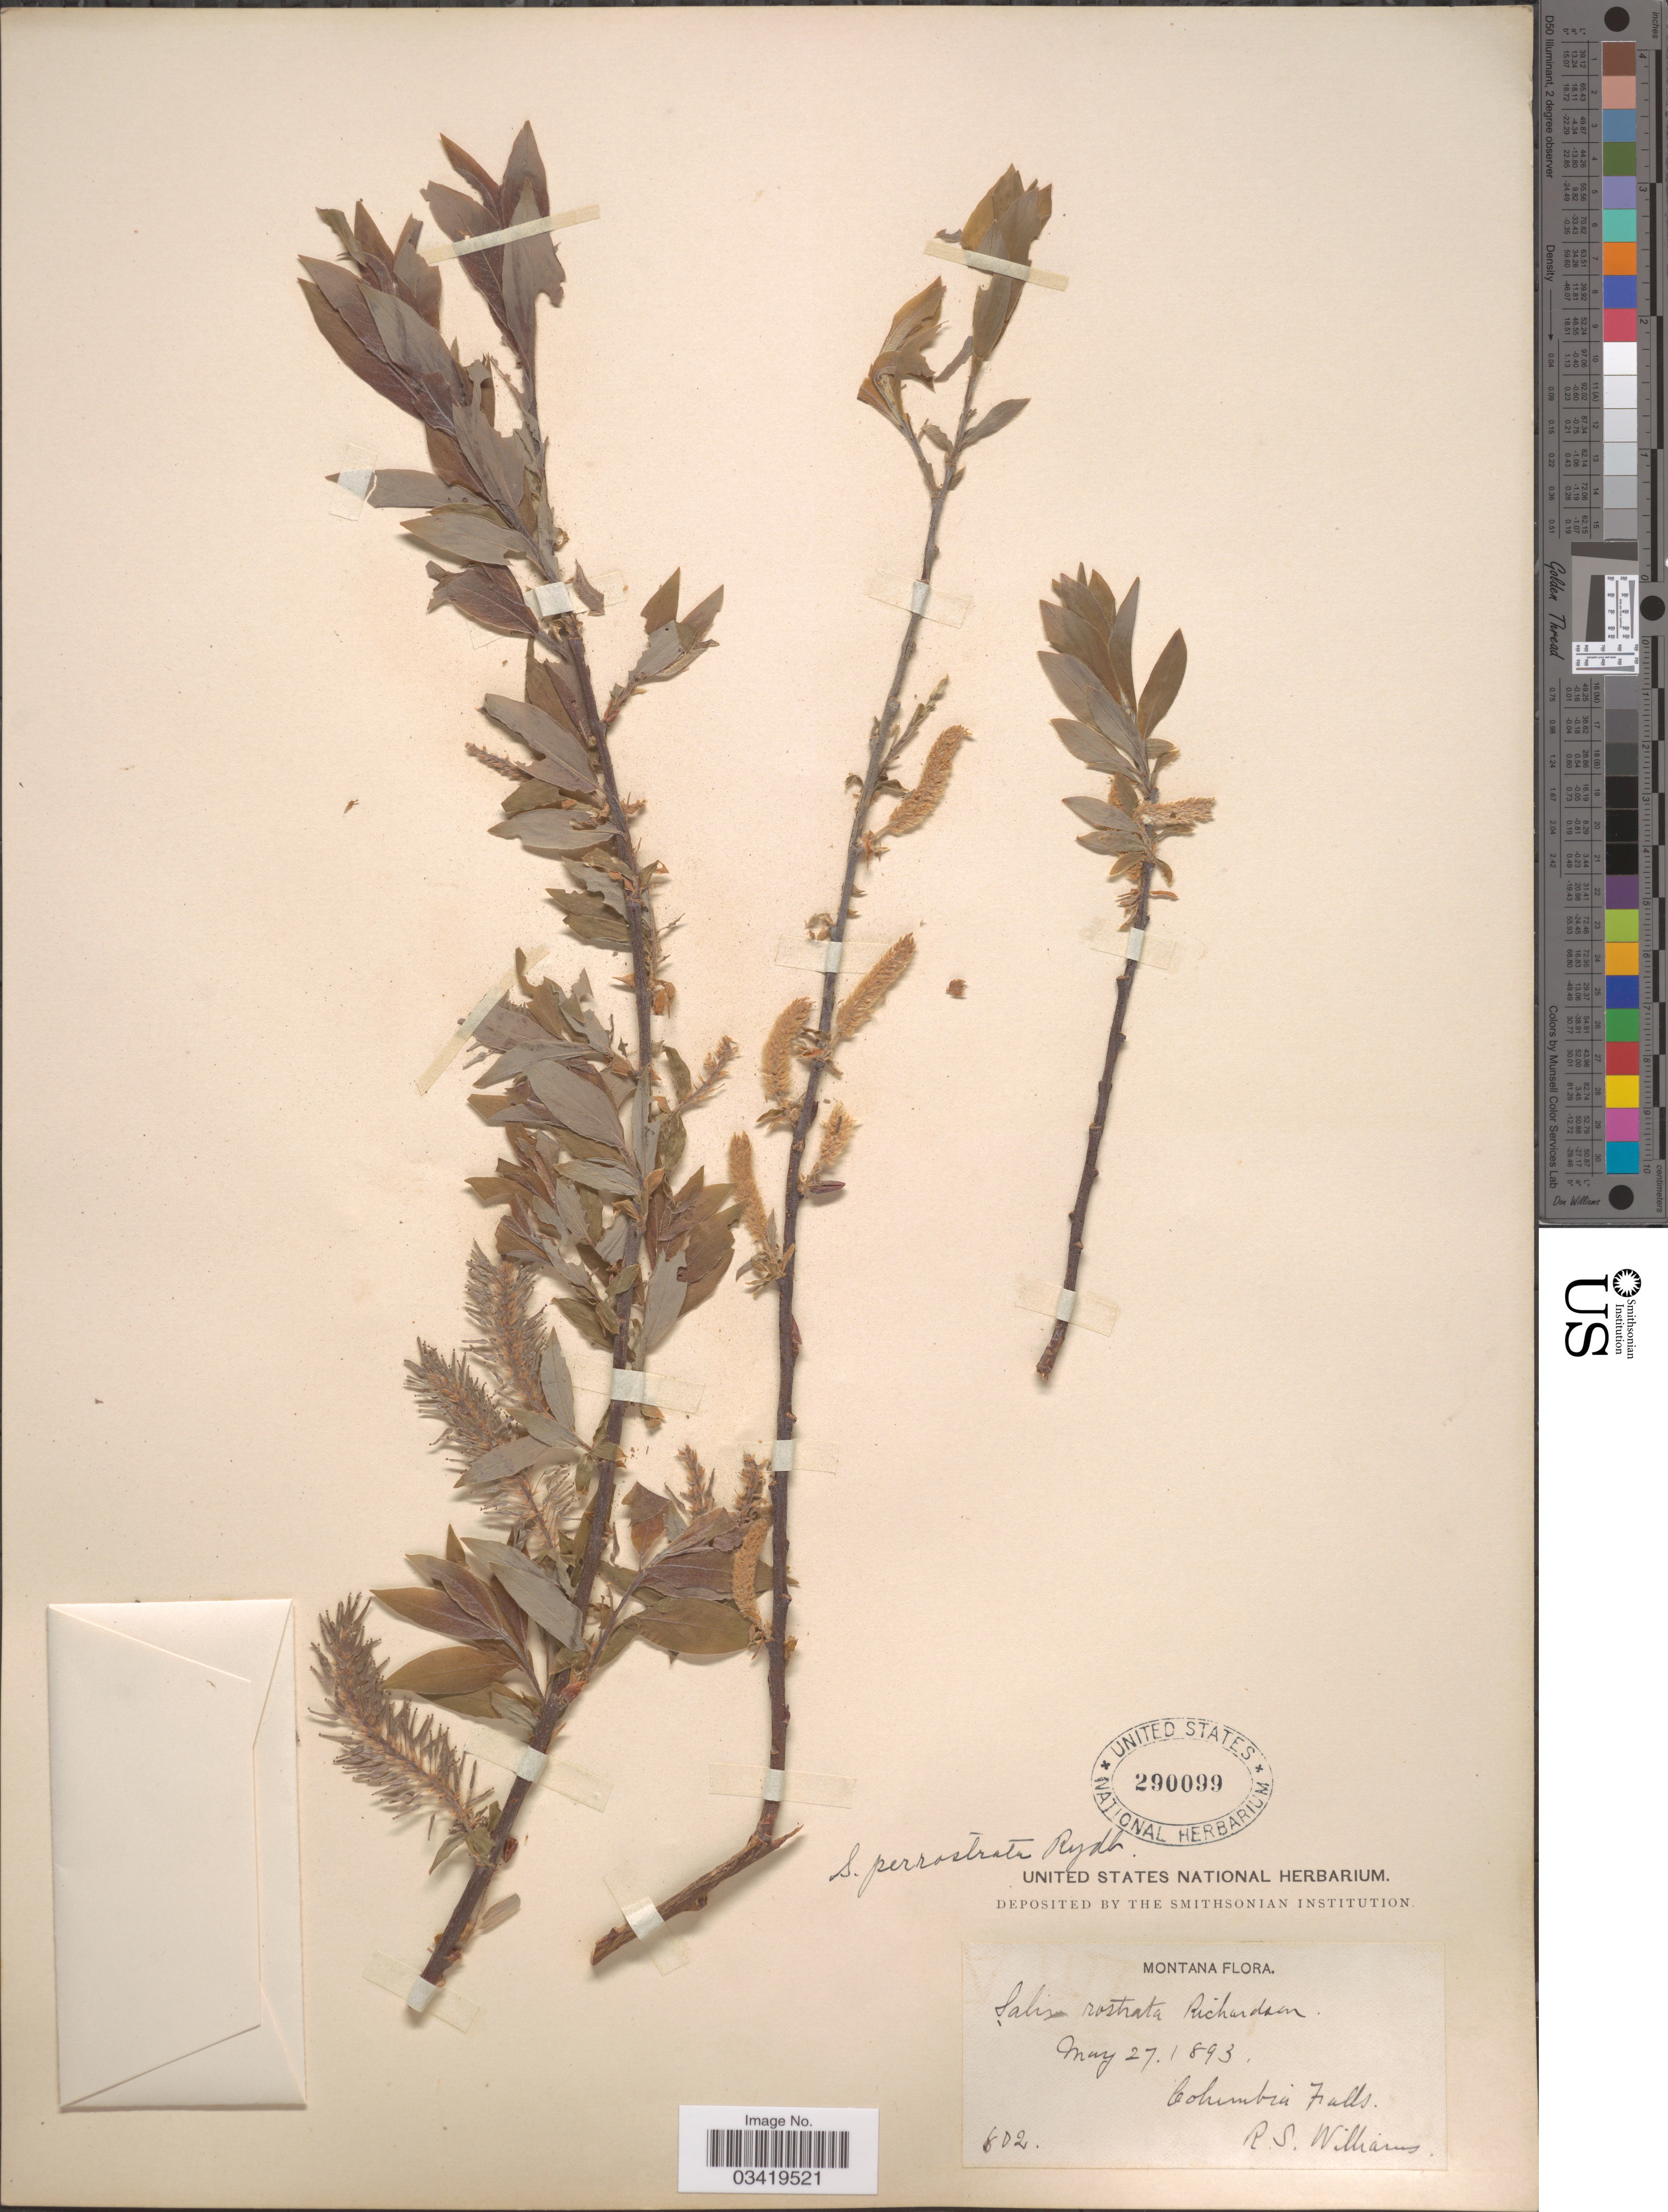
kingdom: Plantae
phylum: Tracheophyta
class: Magnoliopsida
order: Malpighiales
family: Salicaceae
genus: Salix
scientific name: Salix bebbiana var. perrostrata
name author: Sarg.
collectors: R. S. Williams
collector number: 602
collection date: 1893-05-27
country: United States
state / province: Montana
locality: Columbia Falls.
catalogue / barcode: US 290099